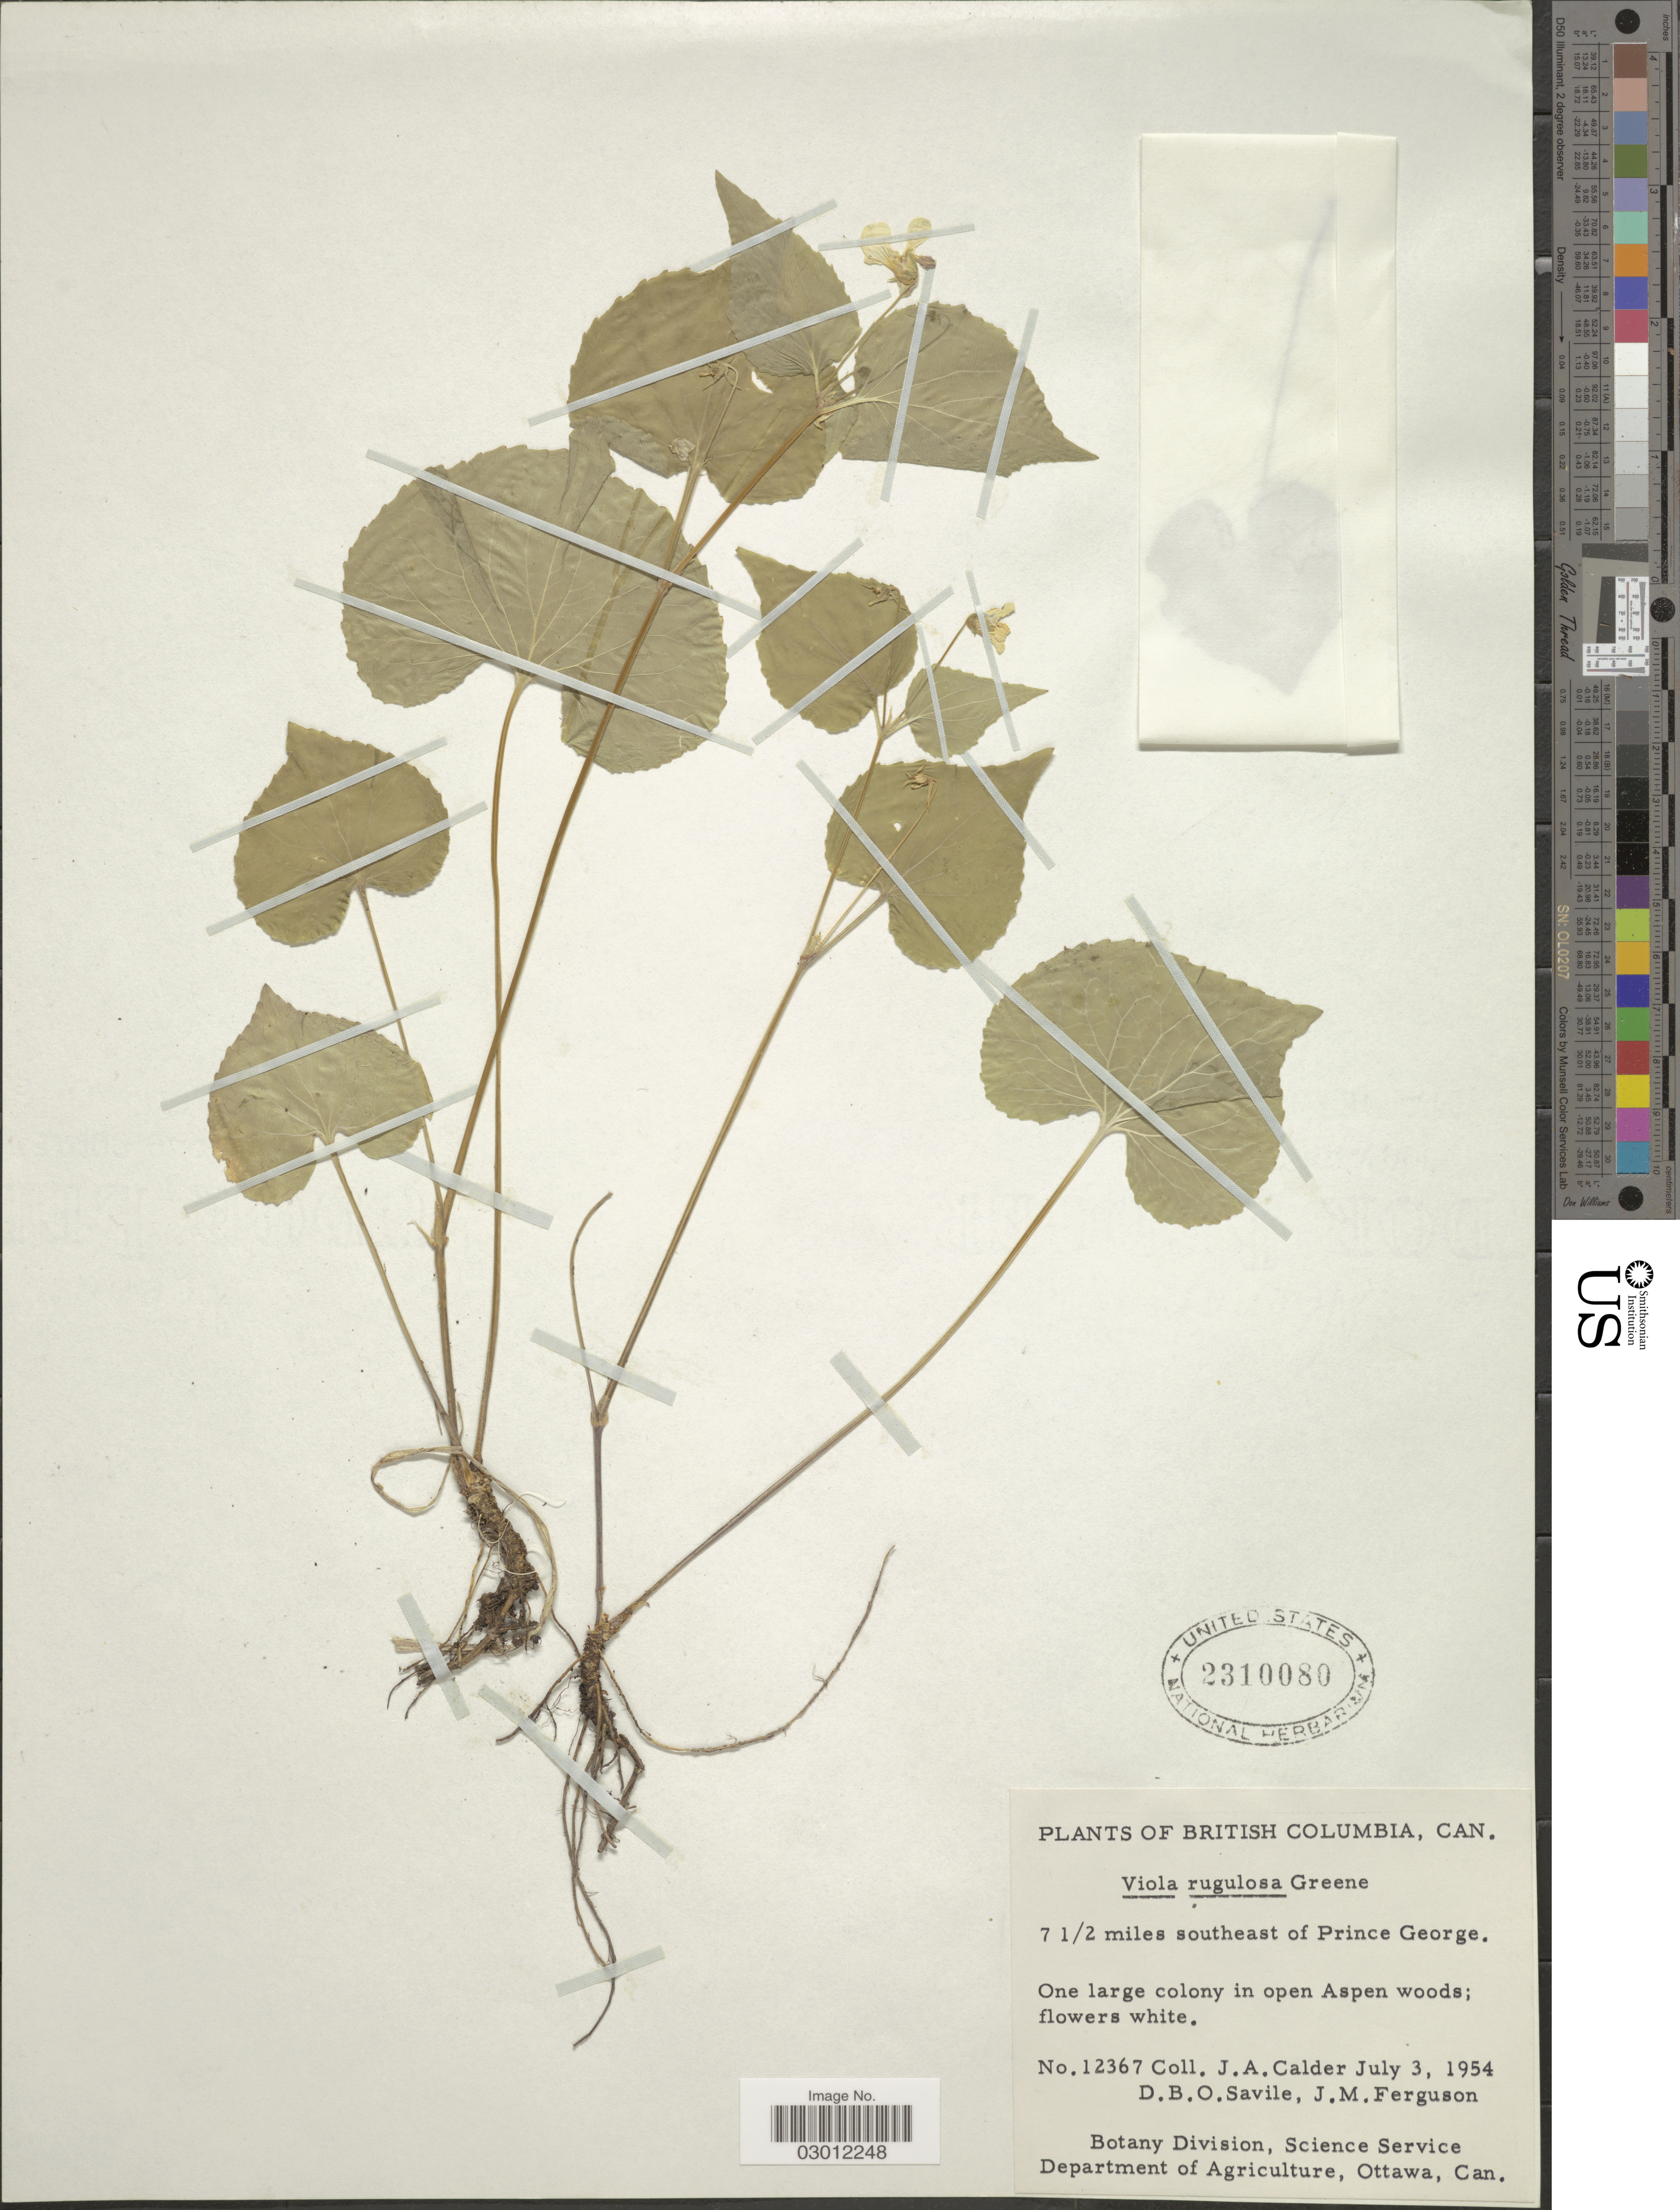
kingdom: Plantae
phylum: Tracheophyta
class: Magnoliopsida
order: Malpighiales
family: Violaceae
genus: Viola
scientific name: Viola canadensis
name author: L.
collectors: J. A. Calder, D. Savile & J. M. Ferguson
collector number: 12367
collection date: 1954-07-03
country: Canada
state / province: British Columbia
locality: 7½ miles southeast of Prince George.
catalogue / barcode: US 2310080